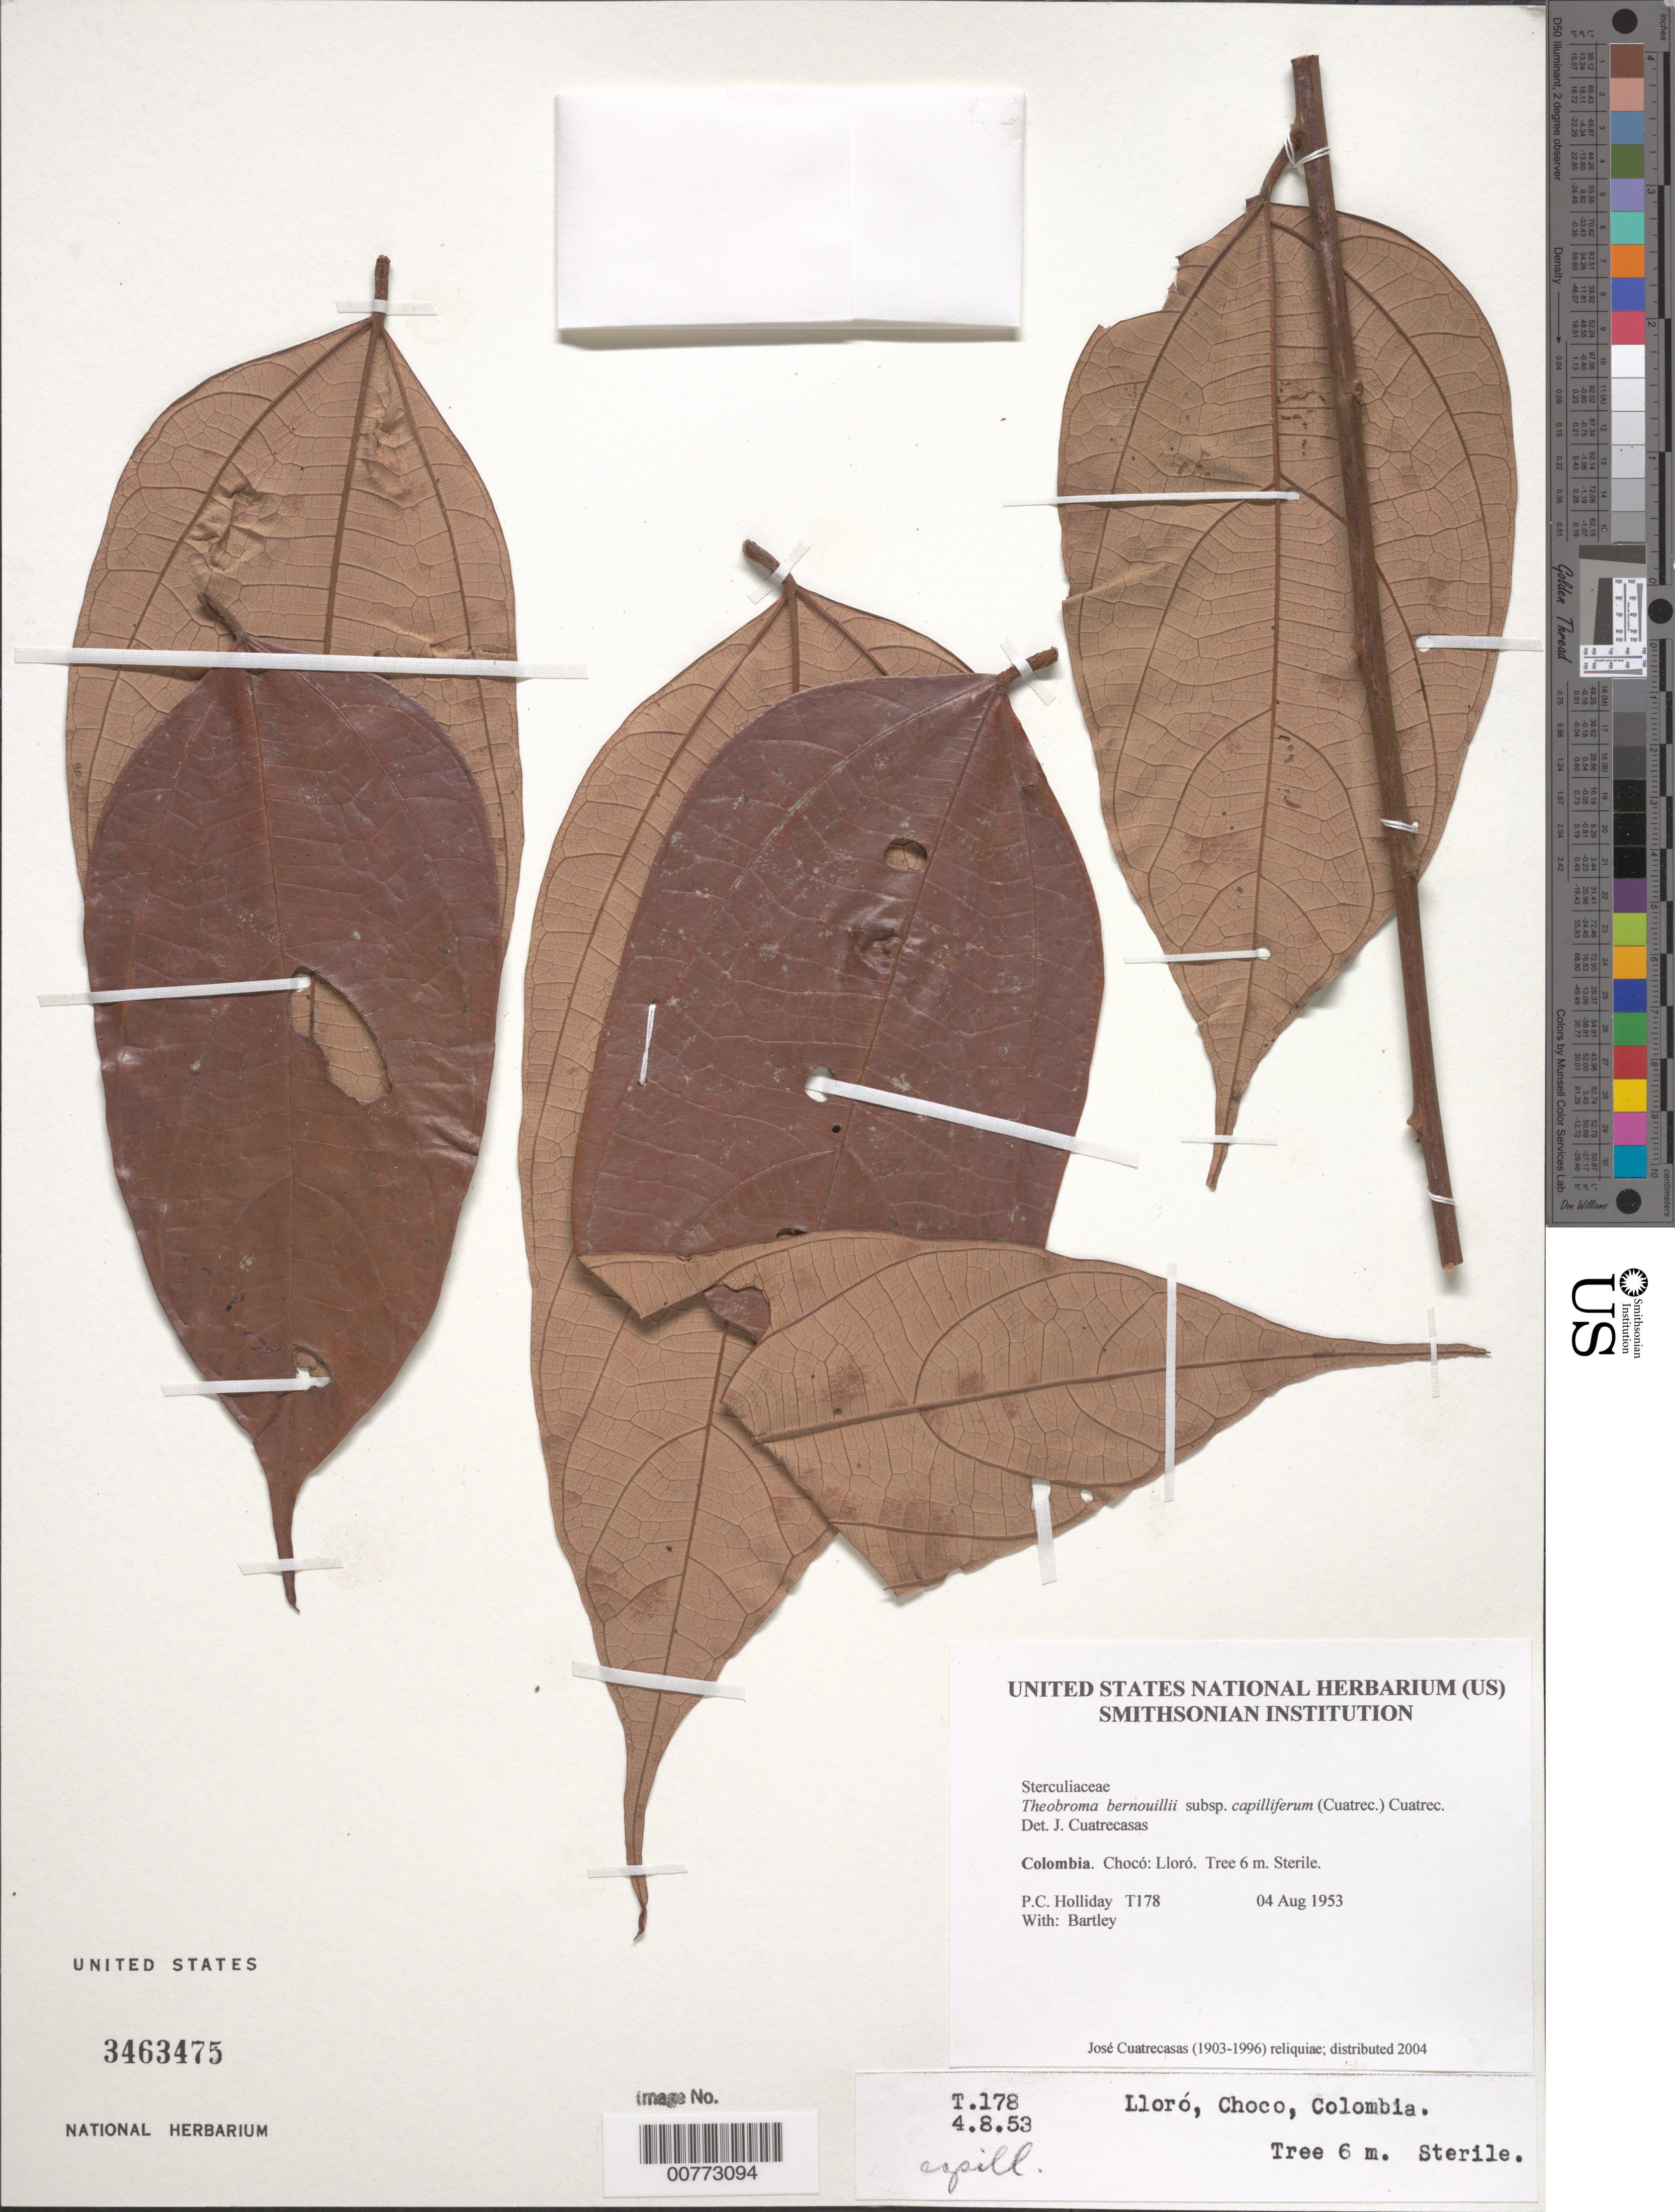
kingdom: Plantae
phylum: Tracheophyta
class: Magnoliopsida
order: Malvales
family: Malvaceae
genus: Theobroma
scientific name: Theobroma glaucum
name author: H. Karst.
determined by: Dorr, L. J., (BOT), Smithsonian Institution - National Museum of Natural History (UNITED STATES)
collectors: P. C. Holliday & -. Bartley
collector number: T178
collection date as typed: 04 Aug 1953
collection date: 1953-08-04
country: Colombia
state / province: Chocó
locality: Lloró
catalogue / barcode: US 3463475